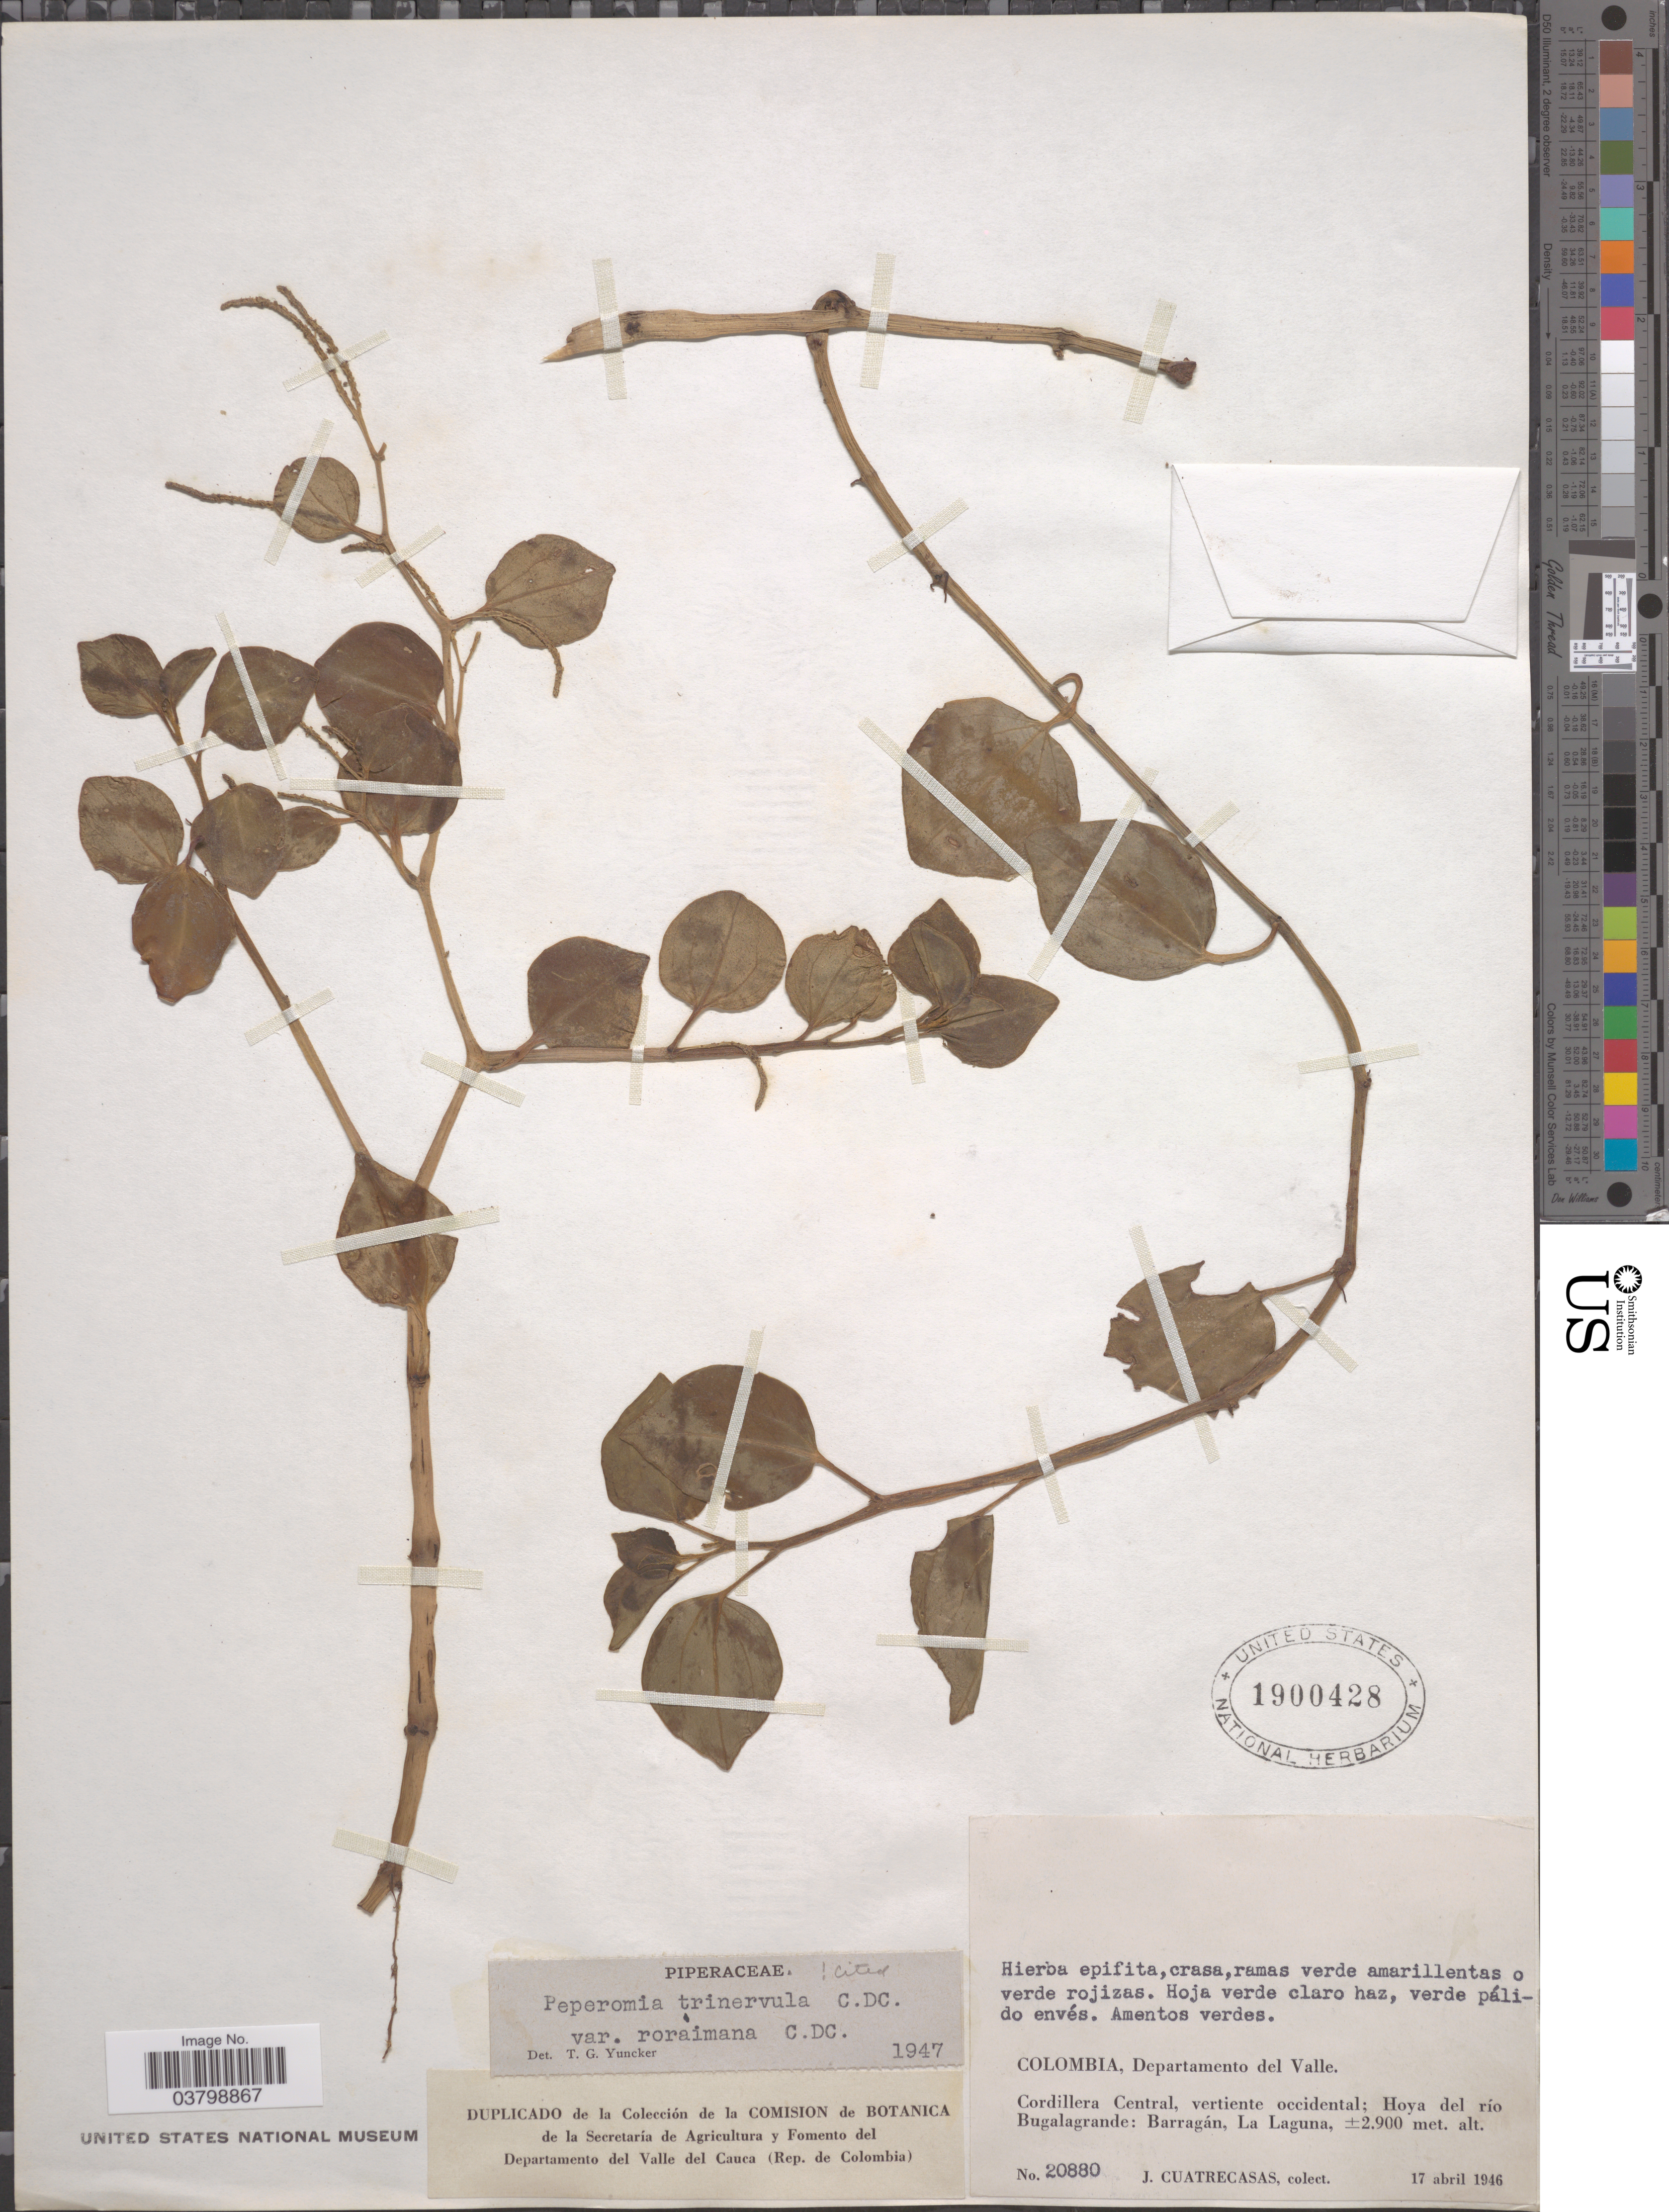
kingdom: Plantae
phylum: Tracheophyta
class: Magnoliopsida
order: Piperales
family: Piperaceae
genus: Peperomia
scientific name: Peperomia trinervula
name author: C. DC.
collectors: J. Cuatrecasas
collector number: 20880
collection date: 1946-04-17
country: Colombia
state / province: Valle del Cauca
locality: Departamento del Valle. Cordillera Central, vertiente occidental; Hoya del rio Bugalagrande: Barragán, La Laguna.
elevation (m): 2900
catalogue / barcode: US 1900428